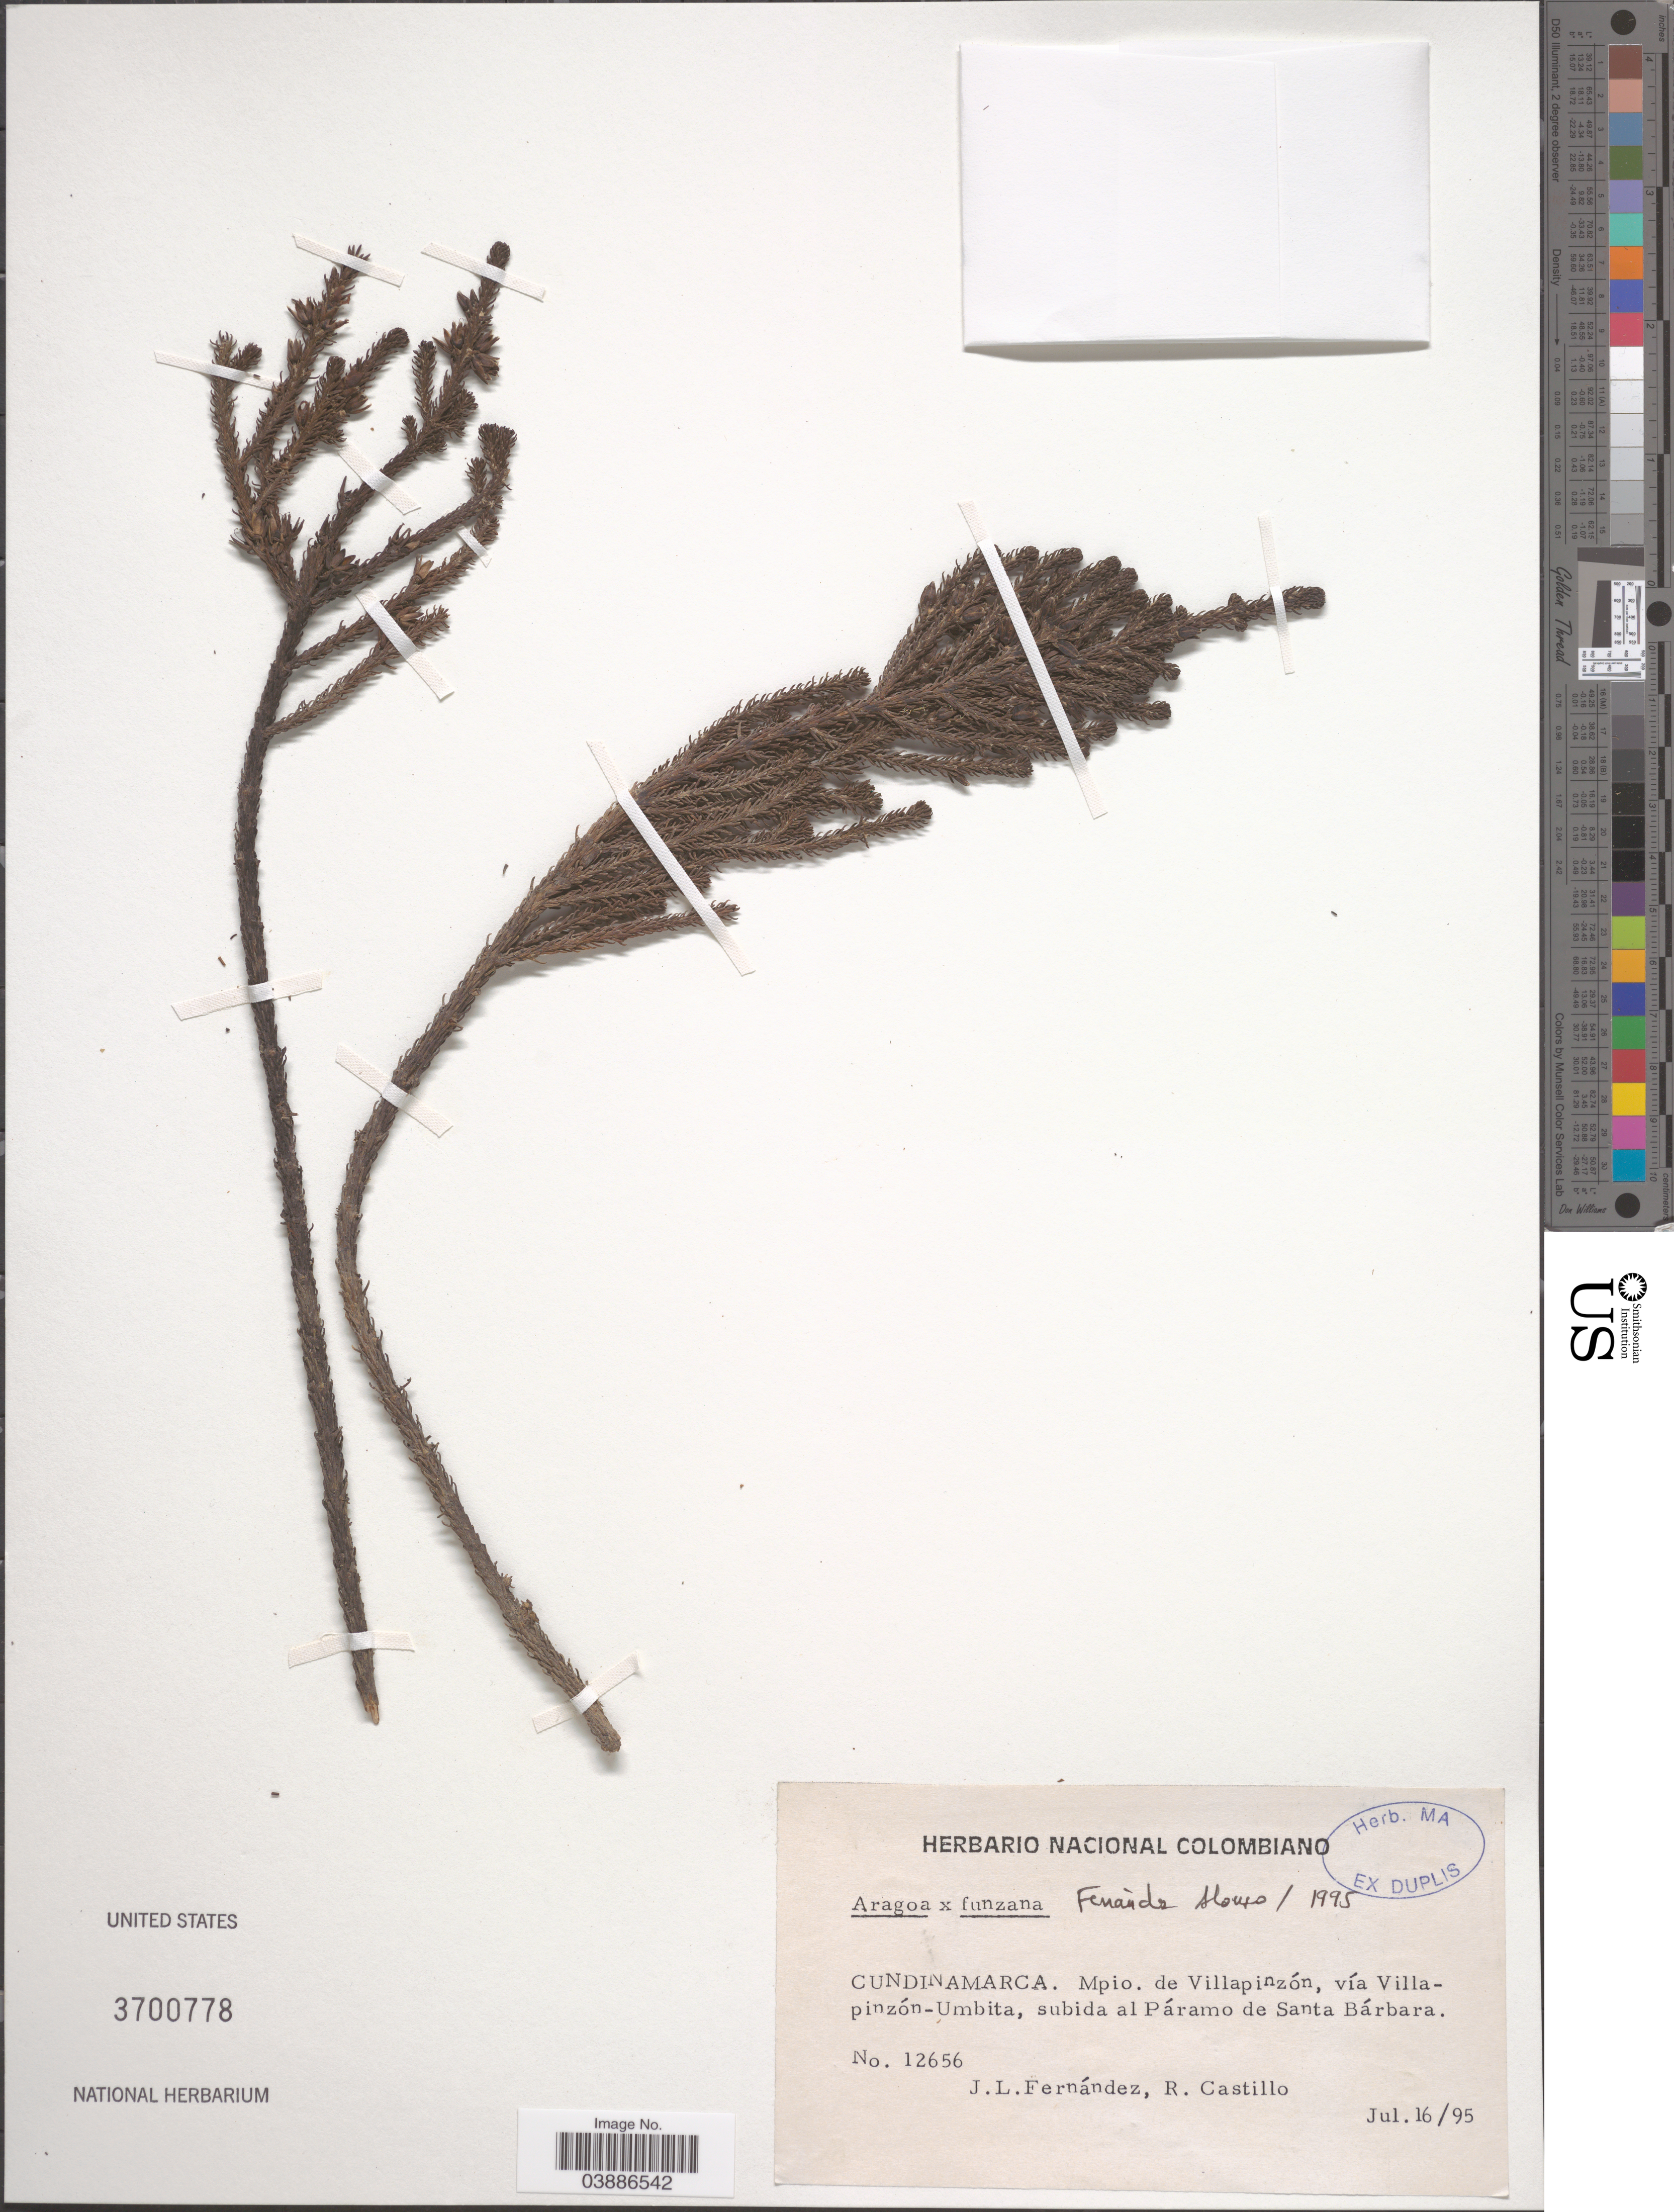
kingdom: Plantae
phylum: Tracheophyta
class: Magnoliopsida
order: Lamiales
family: Plantaginaceae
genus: Aragoa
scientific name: Aragoa x funzana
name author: Fern. Alonso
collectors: J. Fernández & R. Castillo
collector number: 12656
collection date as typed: Transcribed d/m/y: 16/7/95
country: Colombia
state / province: Cundinamarca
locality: Mpio. de Villapinzón, vía Villapinzón-Umbita, subida al Páramo de Santa Bárbara.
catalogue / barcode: US 3700778